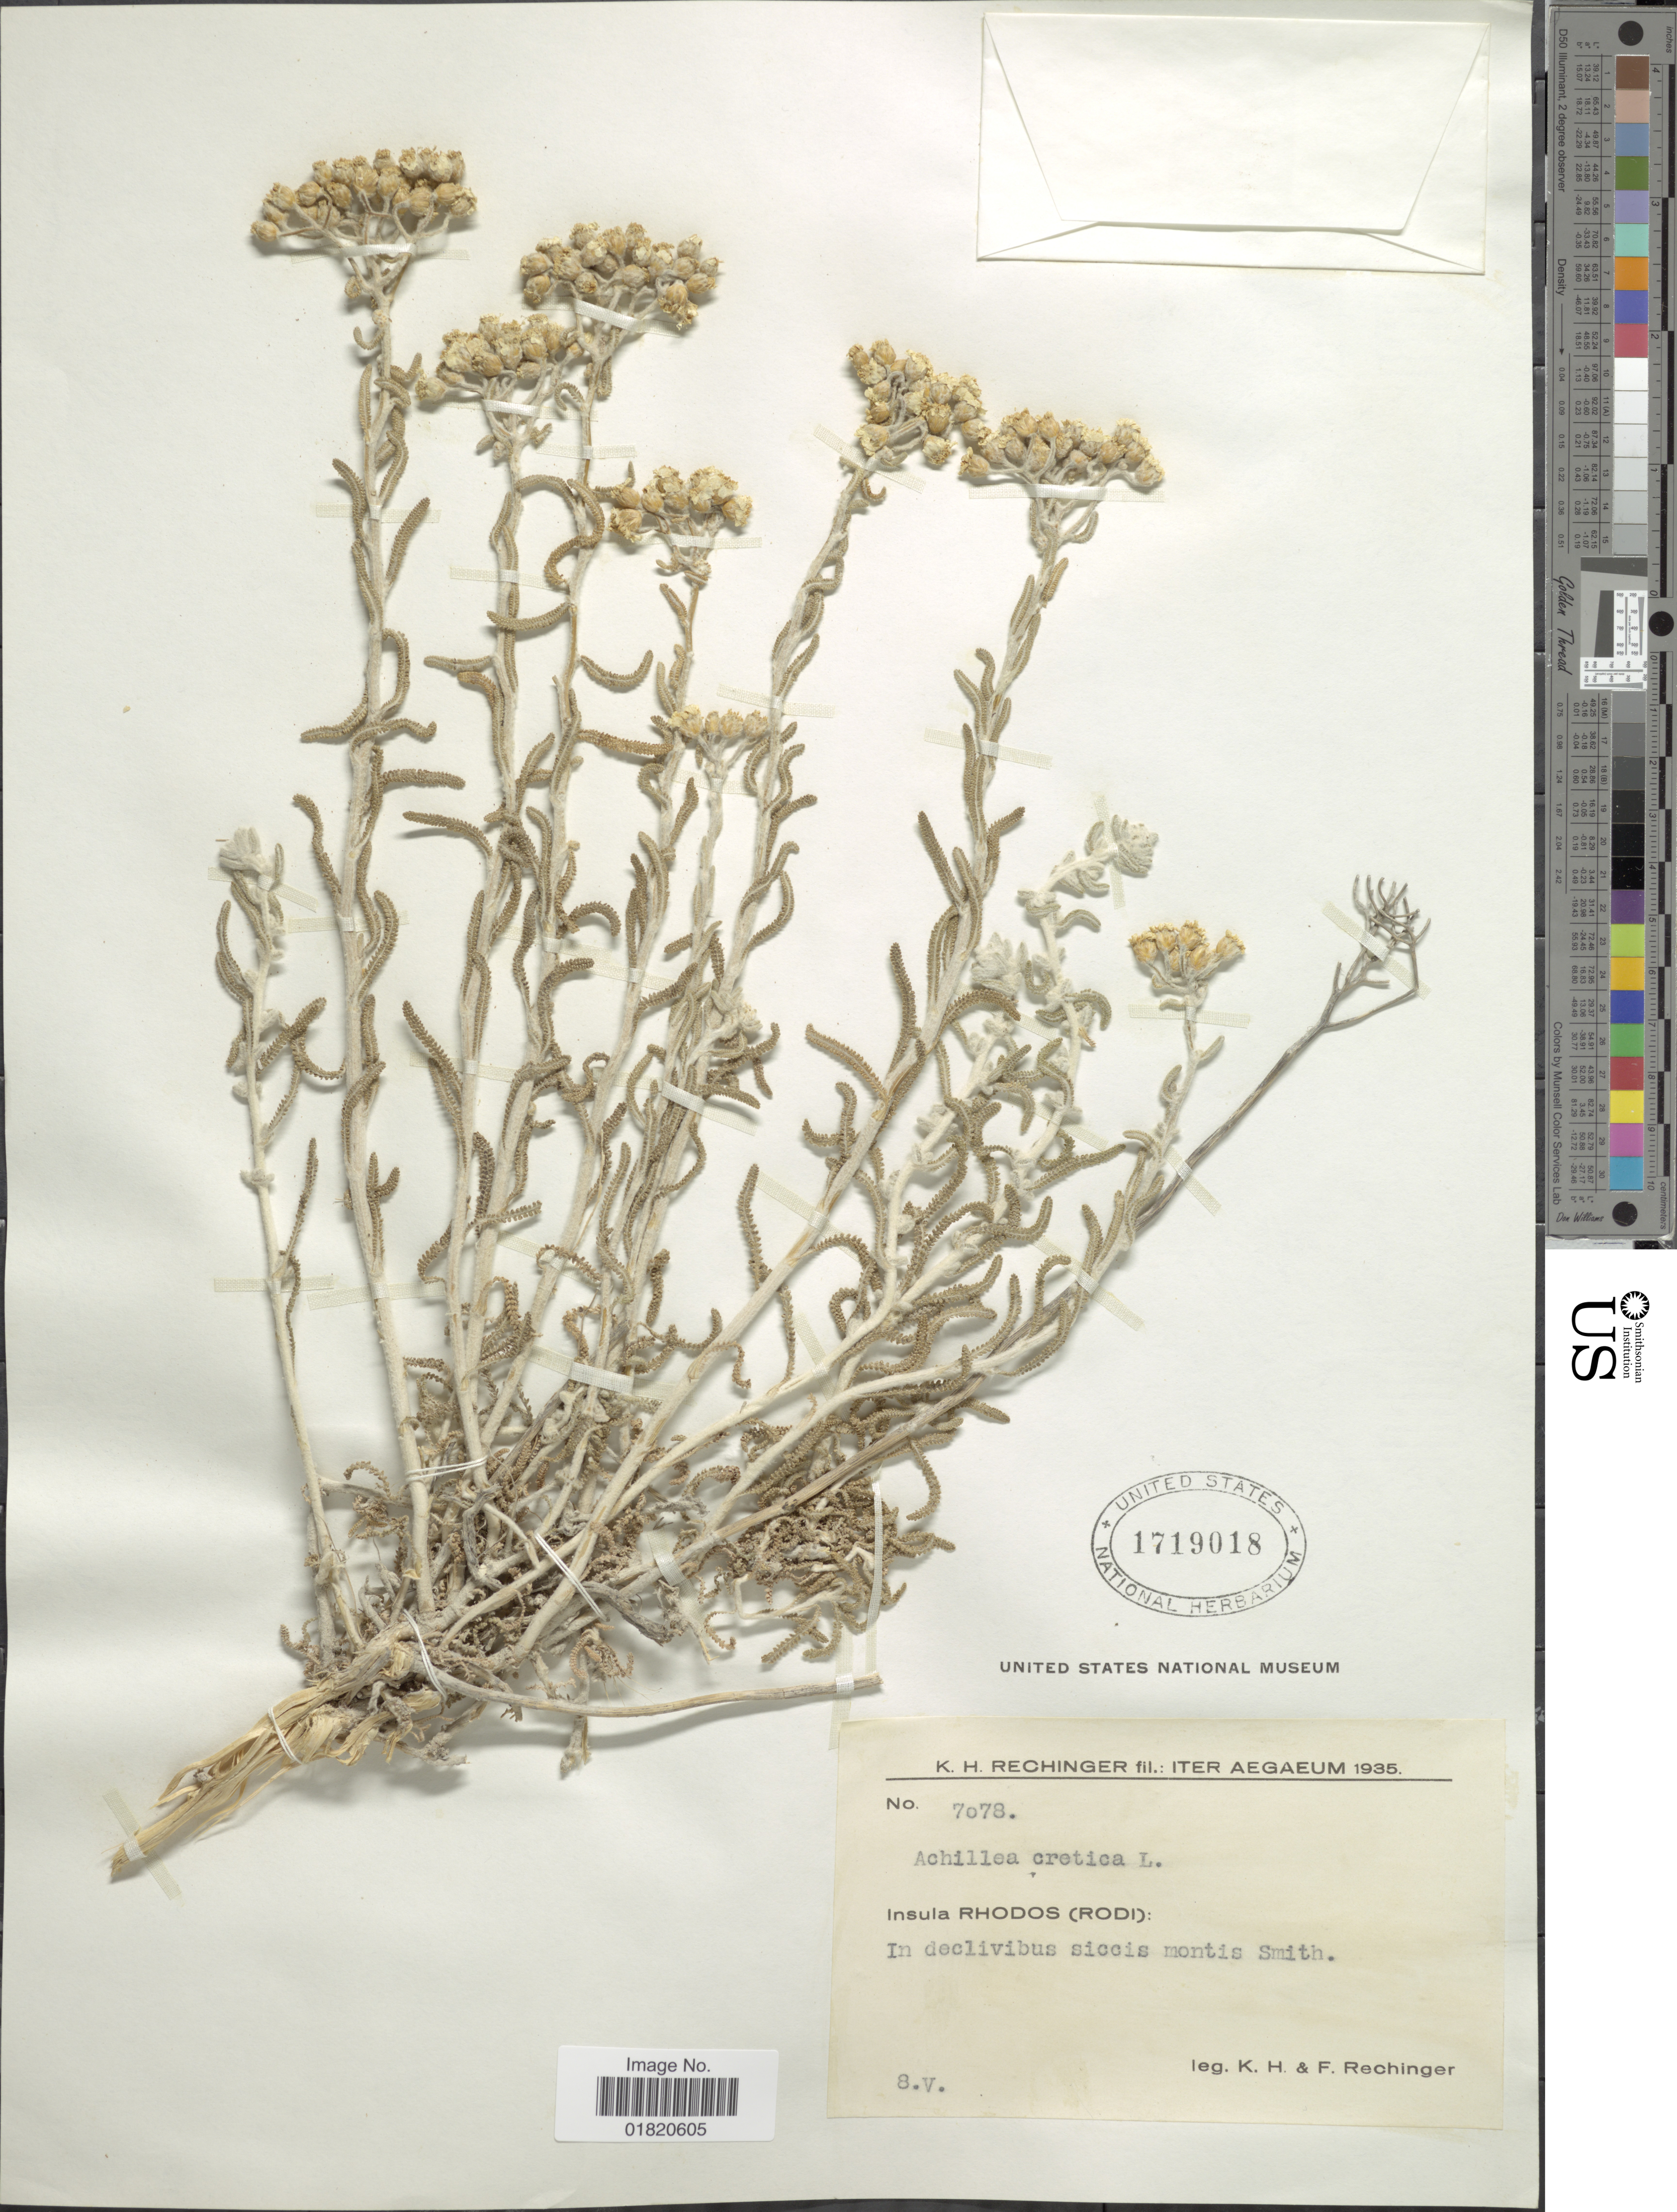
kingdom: Plantae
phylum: Tracheophyta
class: Magnoliopsida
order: Asterales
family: Asteraceae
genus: Achillea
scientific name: Achillea cretica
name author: L.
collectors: K. H. Rechinger & F. Rechinger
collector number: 7078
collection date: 1935-05-08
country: Greece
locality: Iter Aegaeum: Insula Rhodos (Rodi): In declivibus siccis montis Smith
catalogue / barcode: US 1719018